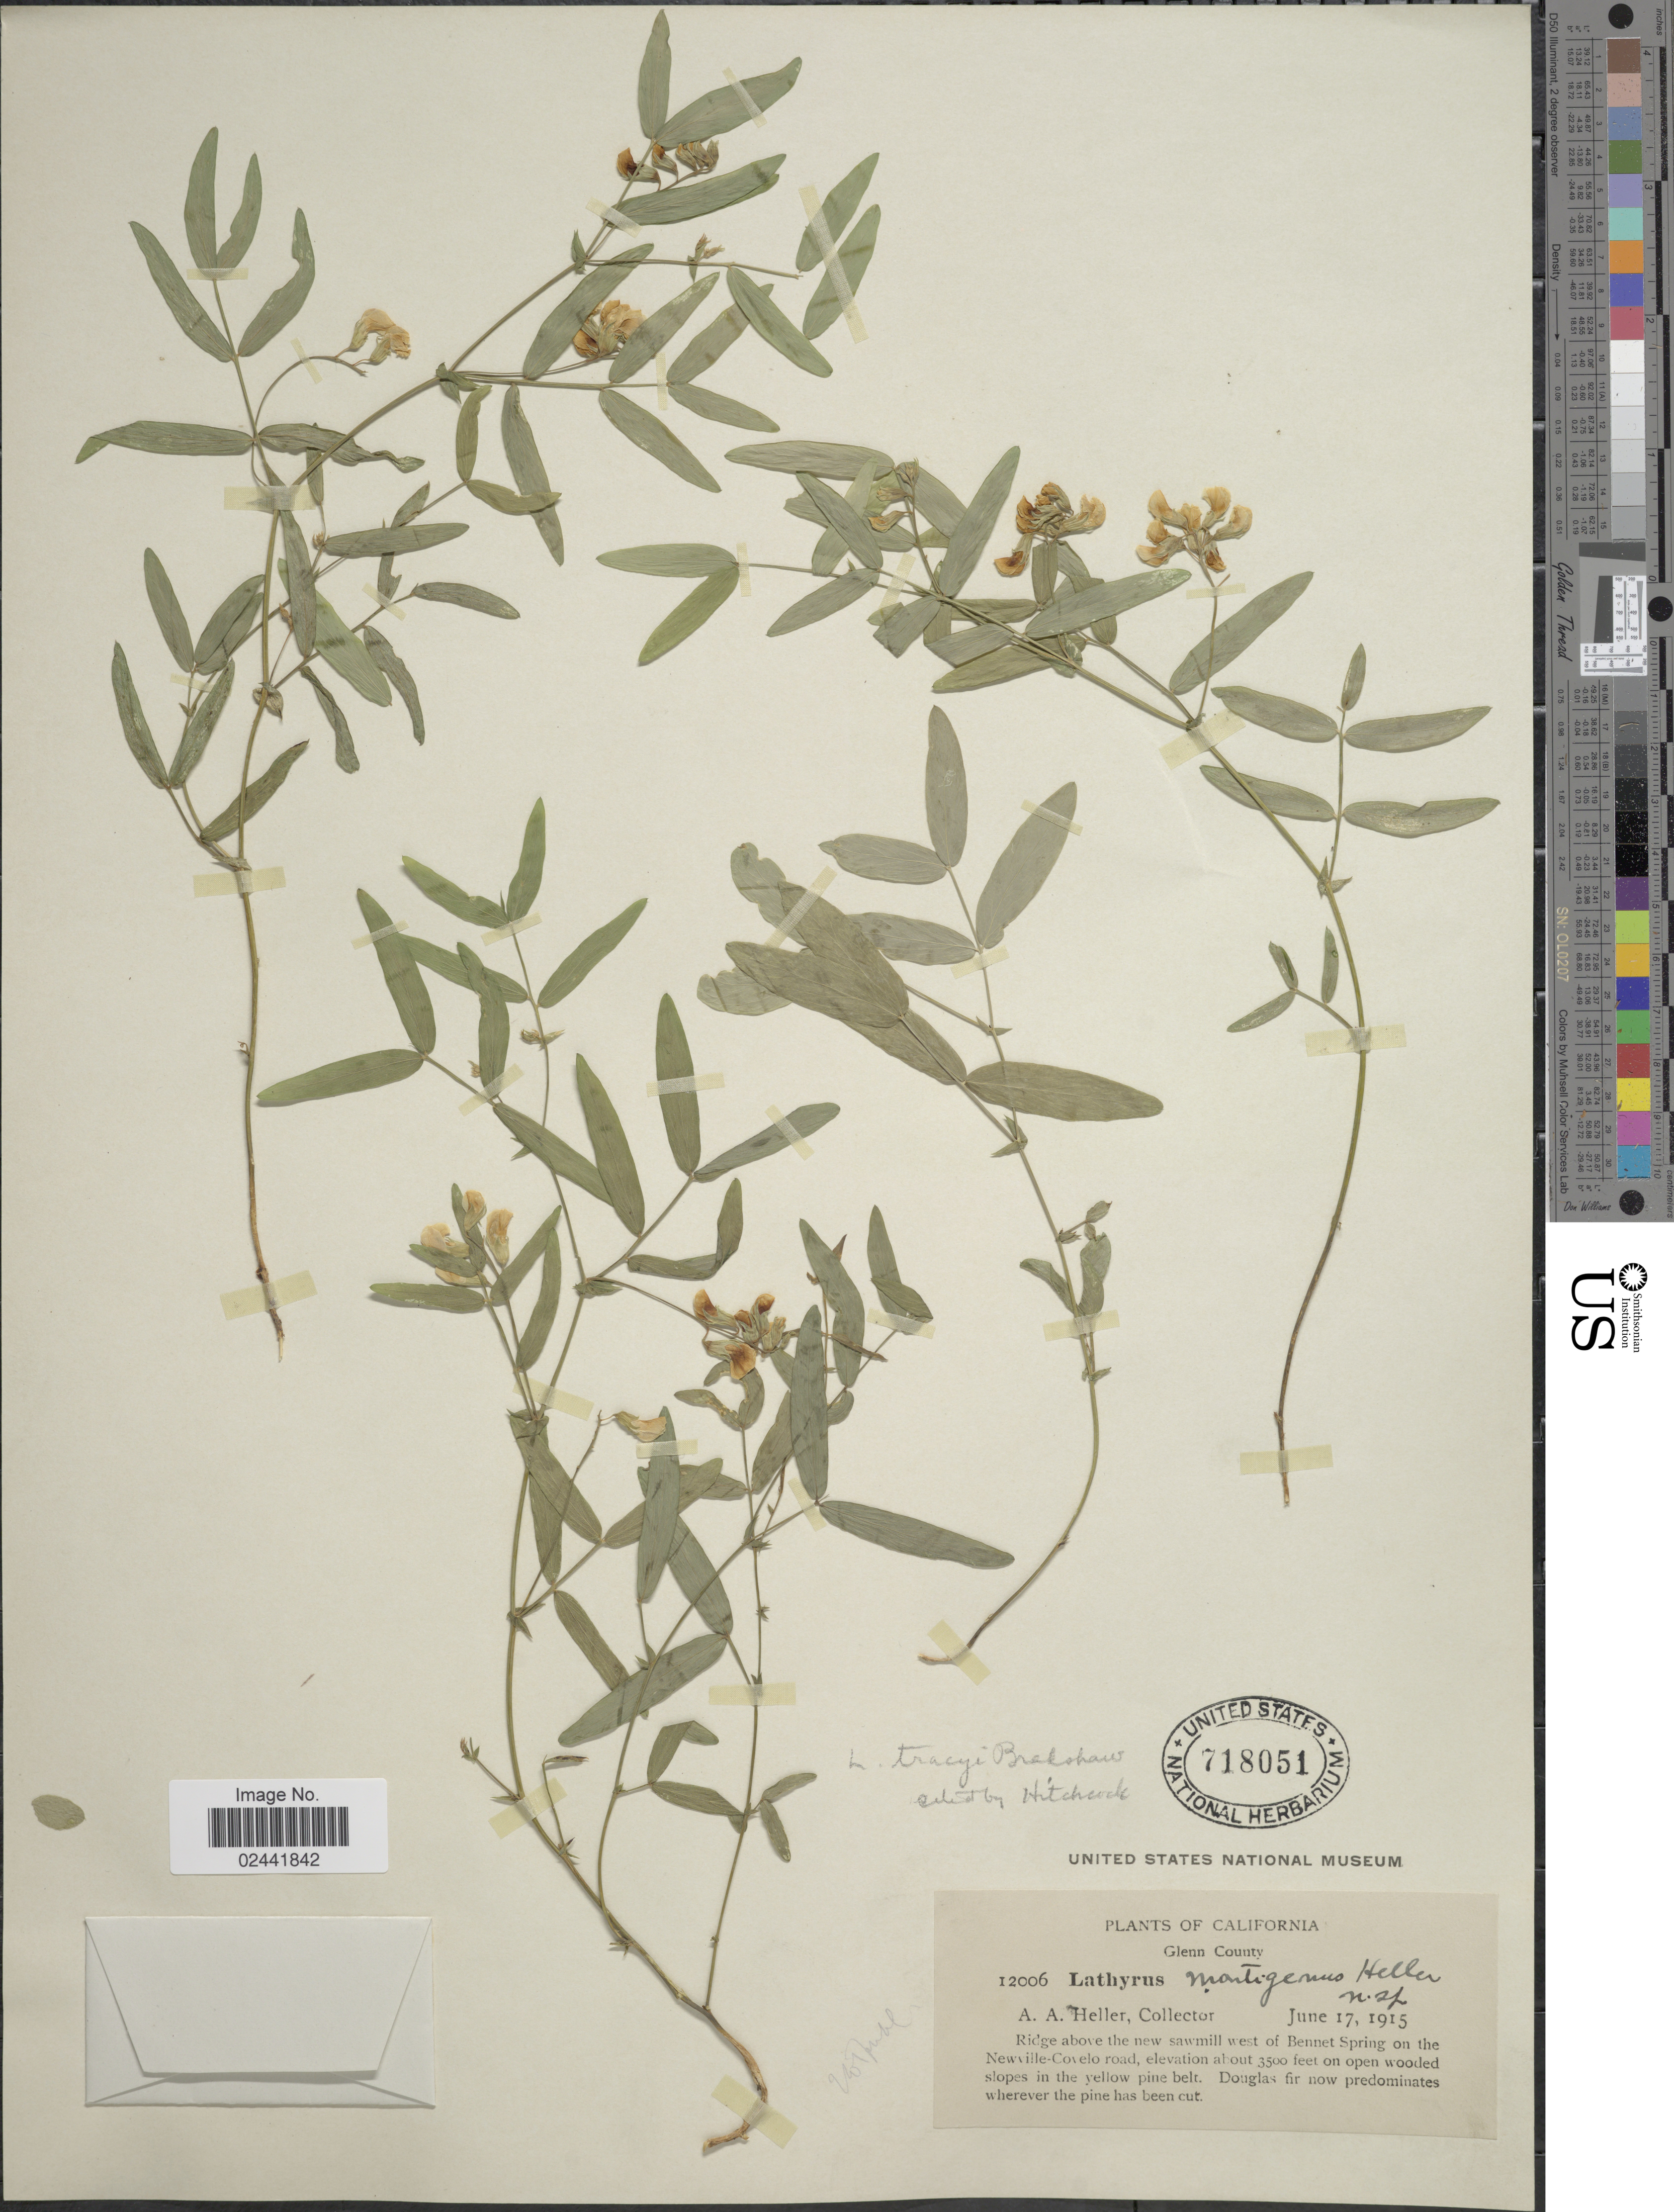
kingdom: Plantae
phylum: Tracheophyta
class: Magnoliopsida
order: Fabales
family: Fabaceae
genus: Lathyrus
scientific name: Lathyrus tracyi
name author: Bradshaw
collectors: A. A. Heller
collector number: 12006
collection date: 1915-06-17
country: United States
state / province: California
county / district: Glenn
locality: Glenn County. Ridge above the new sawmill west of Bennet Spring on the Newville-Covelo road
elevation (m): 1067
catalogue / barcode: US 718051